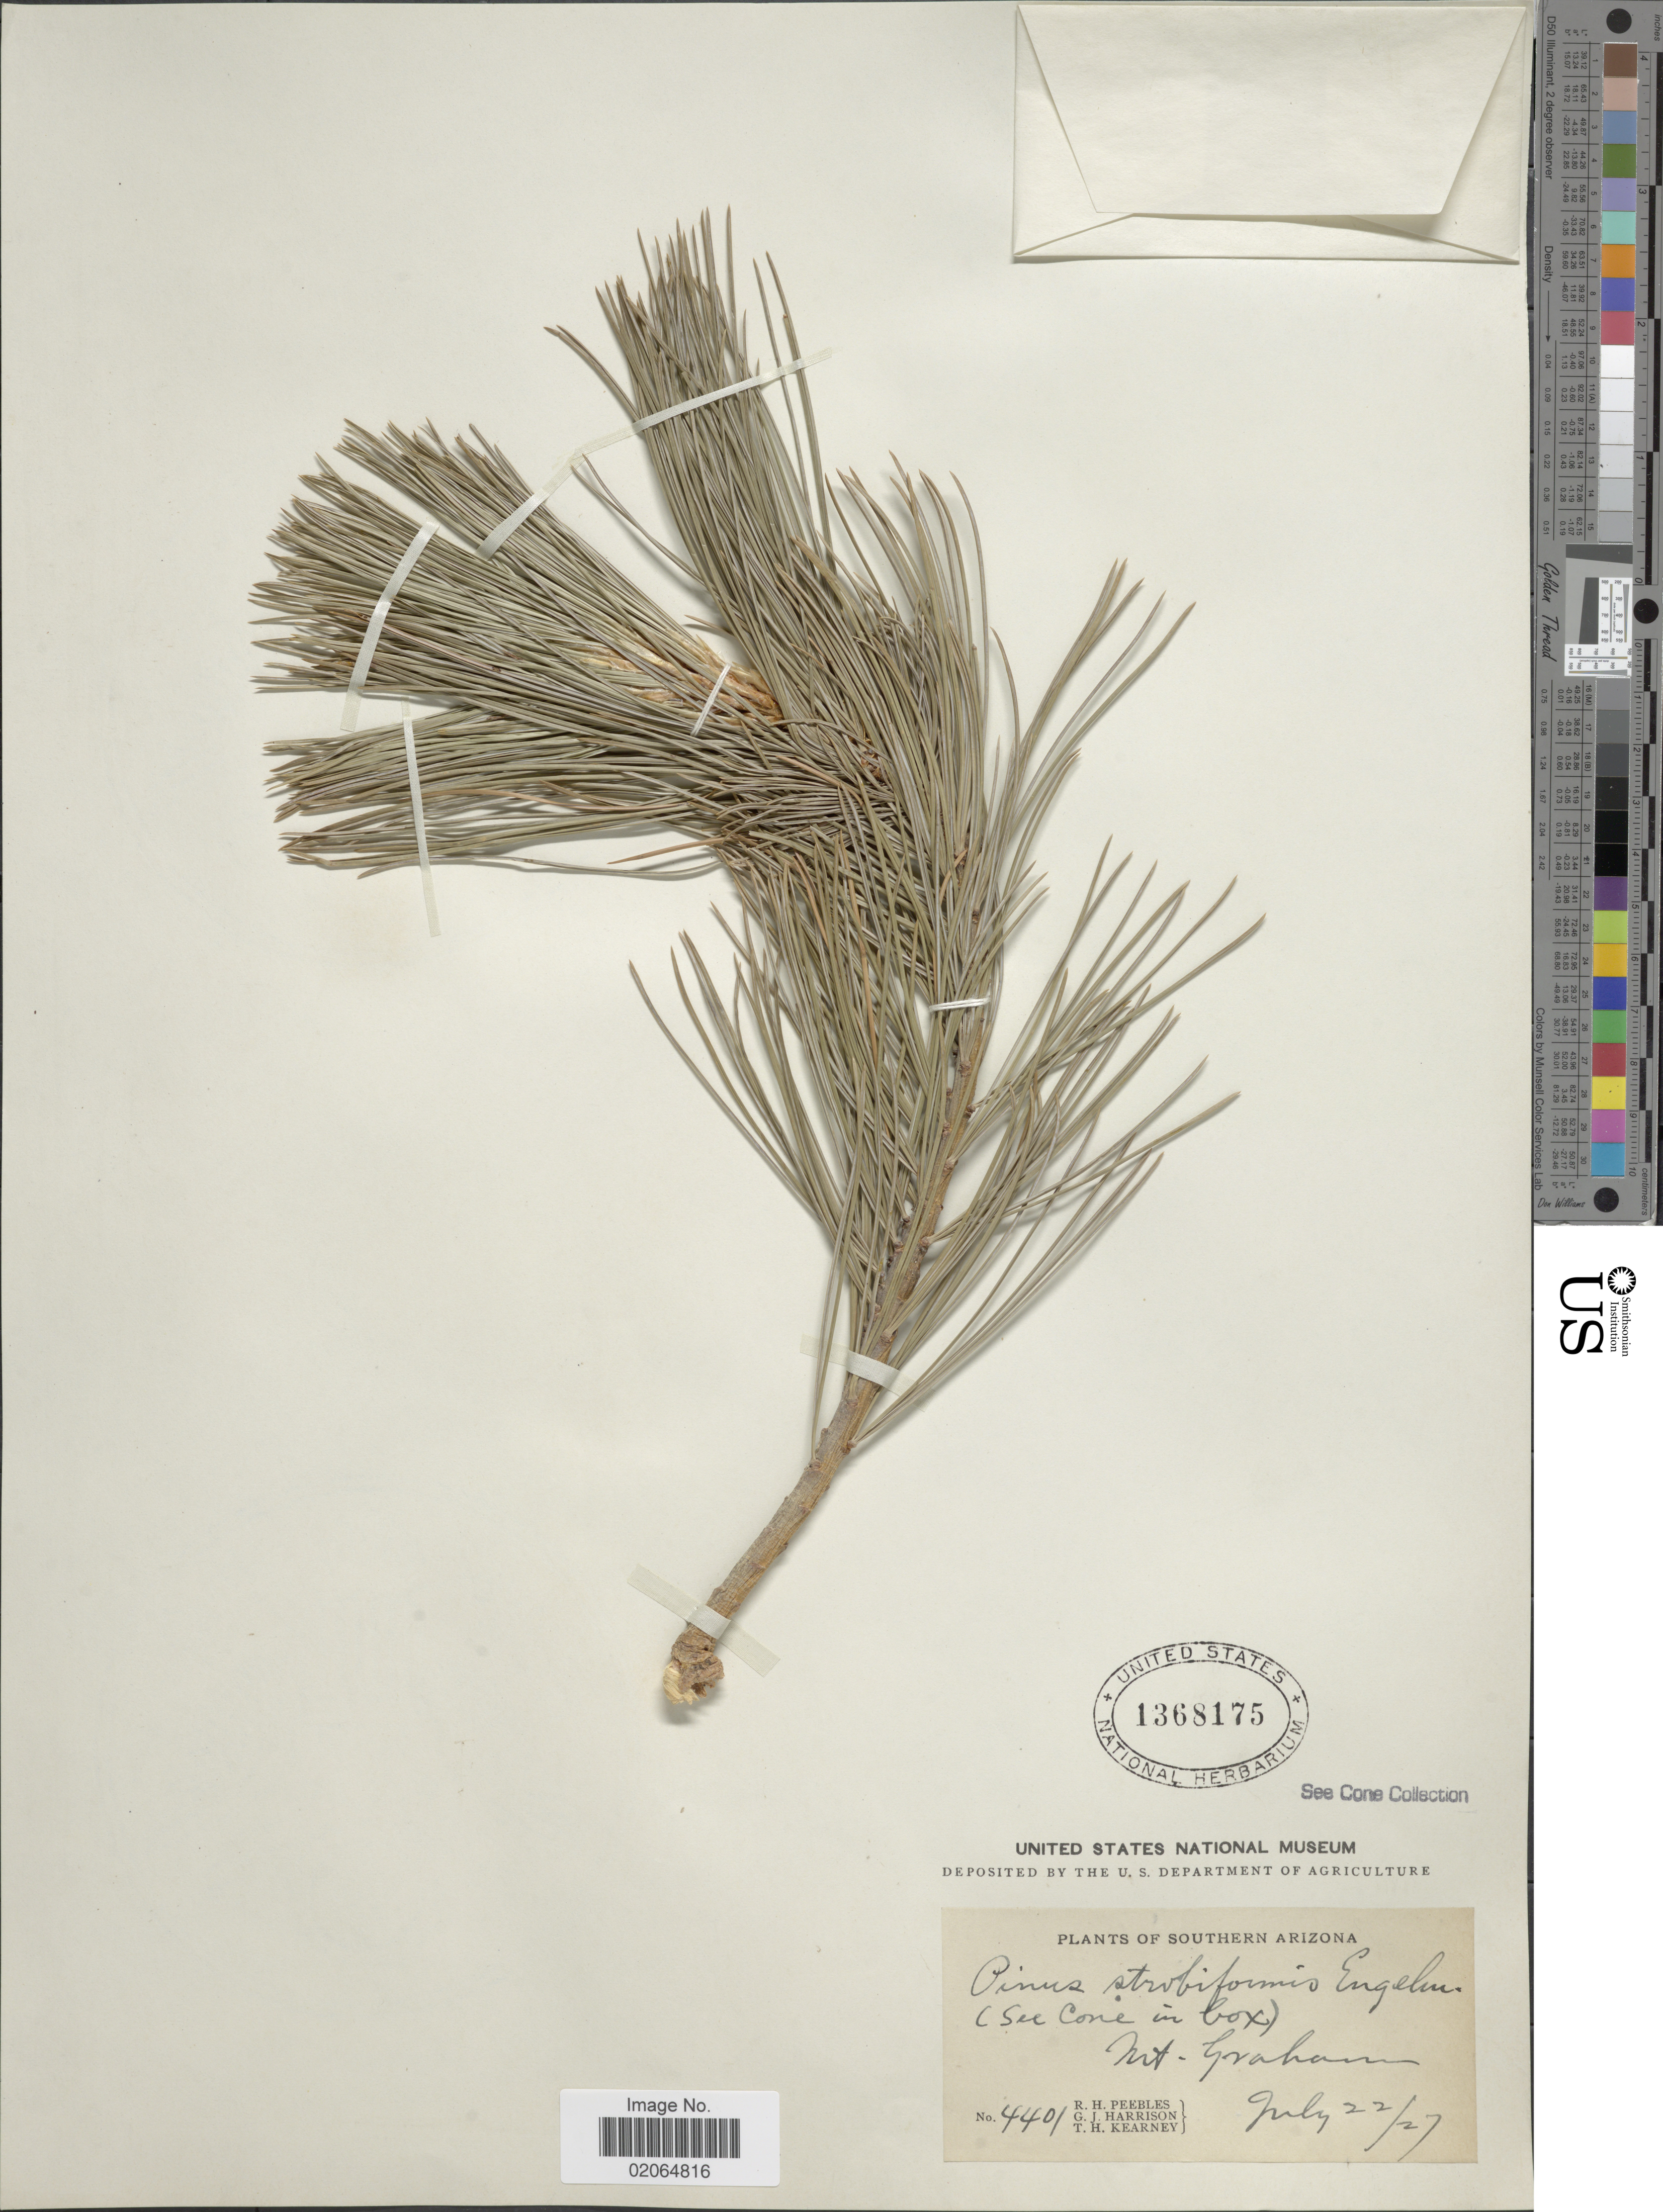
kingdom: Plantae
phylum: Tracheophyta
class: Pinopsida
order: Pinales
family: Pinaceae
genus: Pinus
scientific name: Pinus strobiformis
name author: Engelm.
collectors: R. H. Peebles, G. J. Harrison & T. H. Kearney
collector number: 4401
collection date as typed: Transcribed d/m/y: 22/7/27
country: United States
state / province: Arizona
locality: Southern Arizona, Mt. Graham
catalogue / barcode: US 1368175